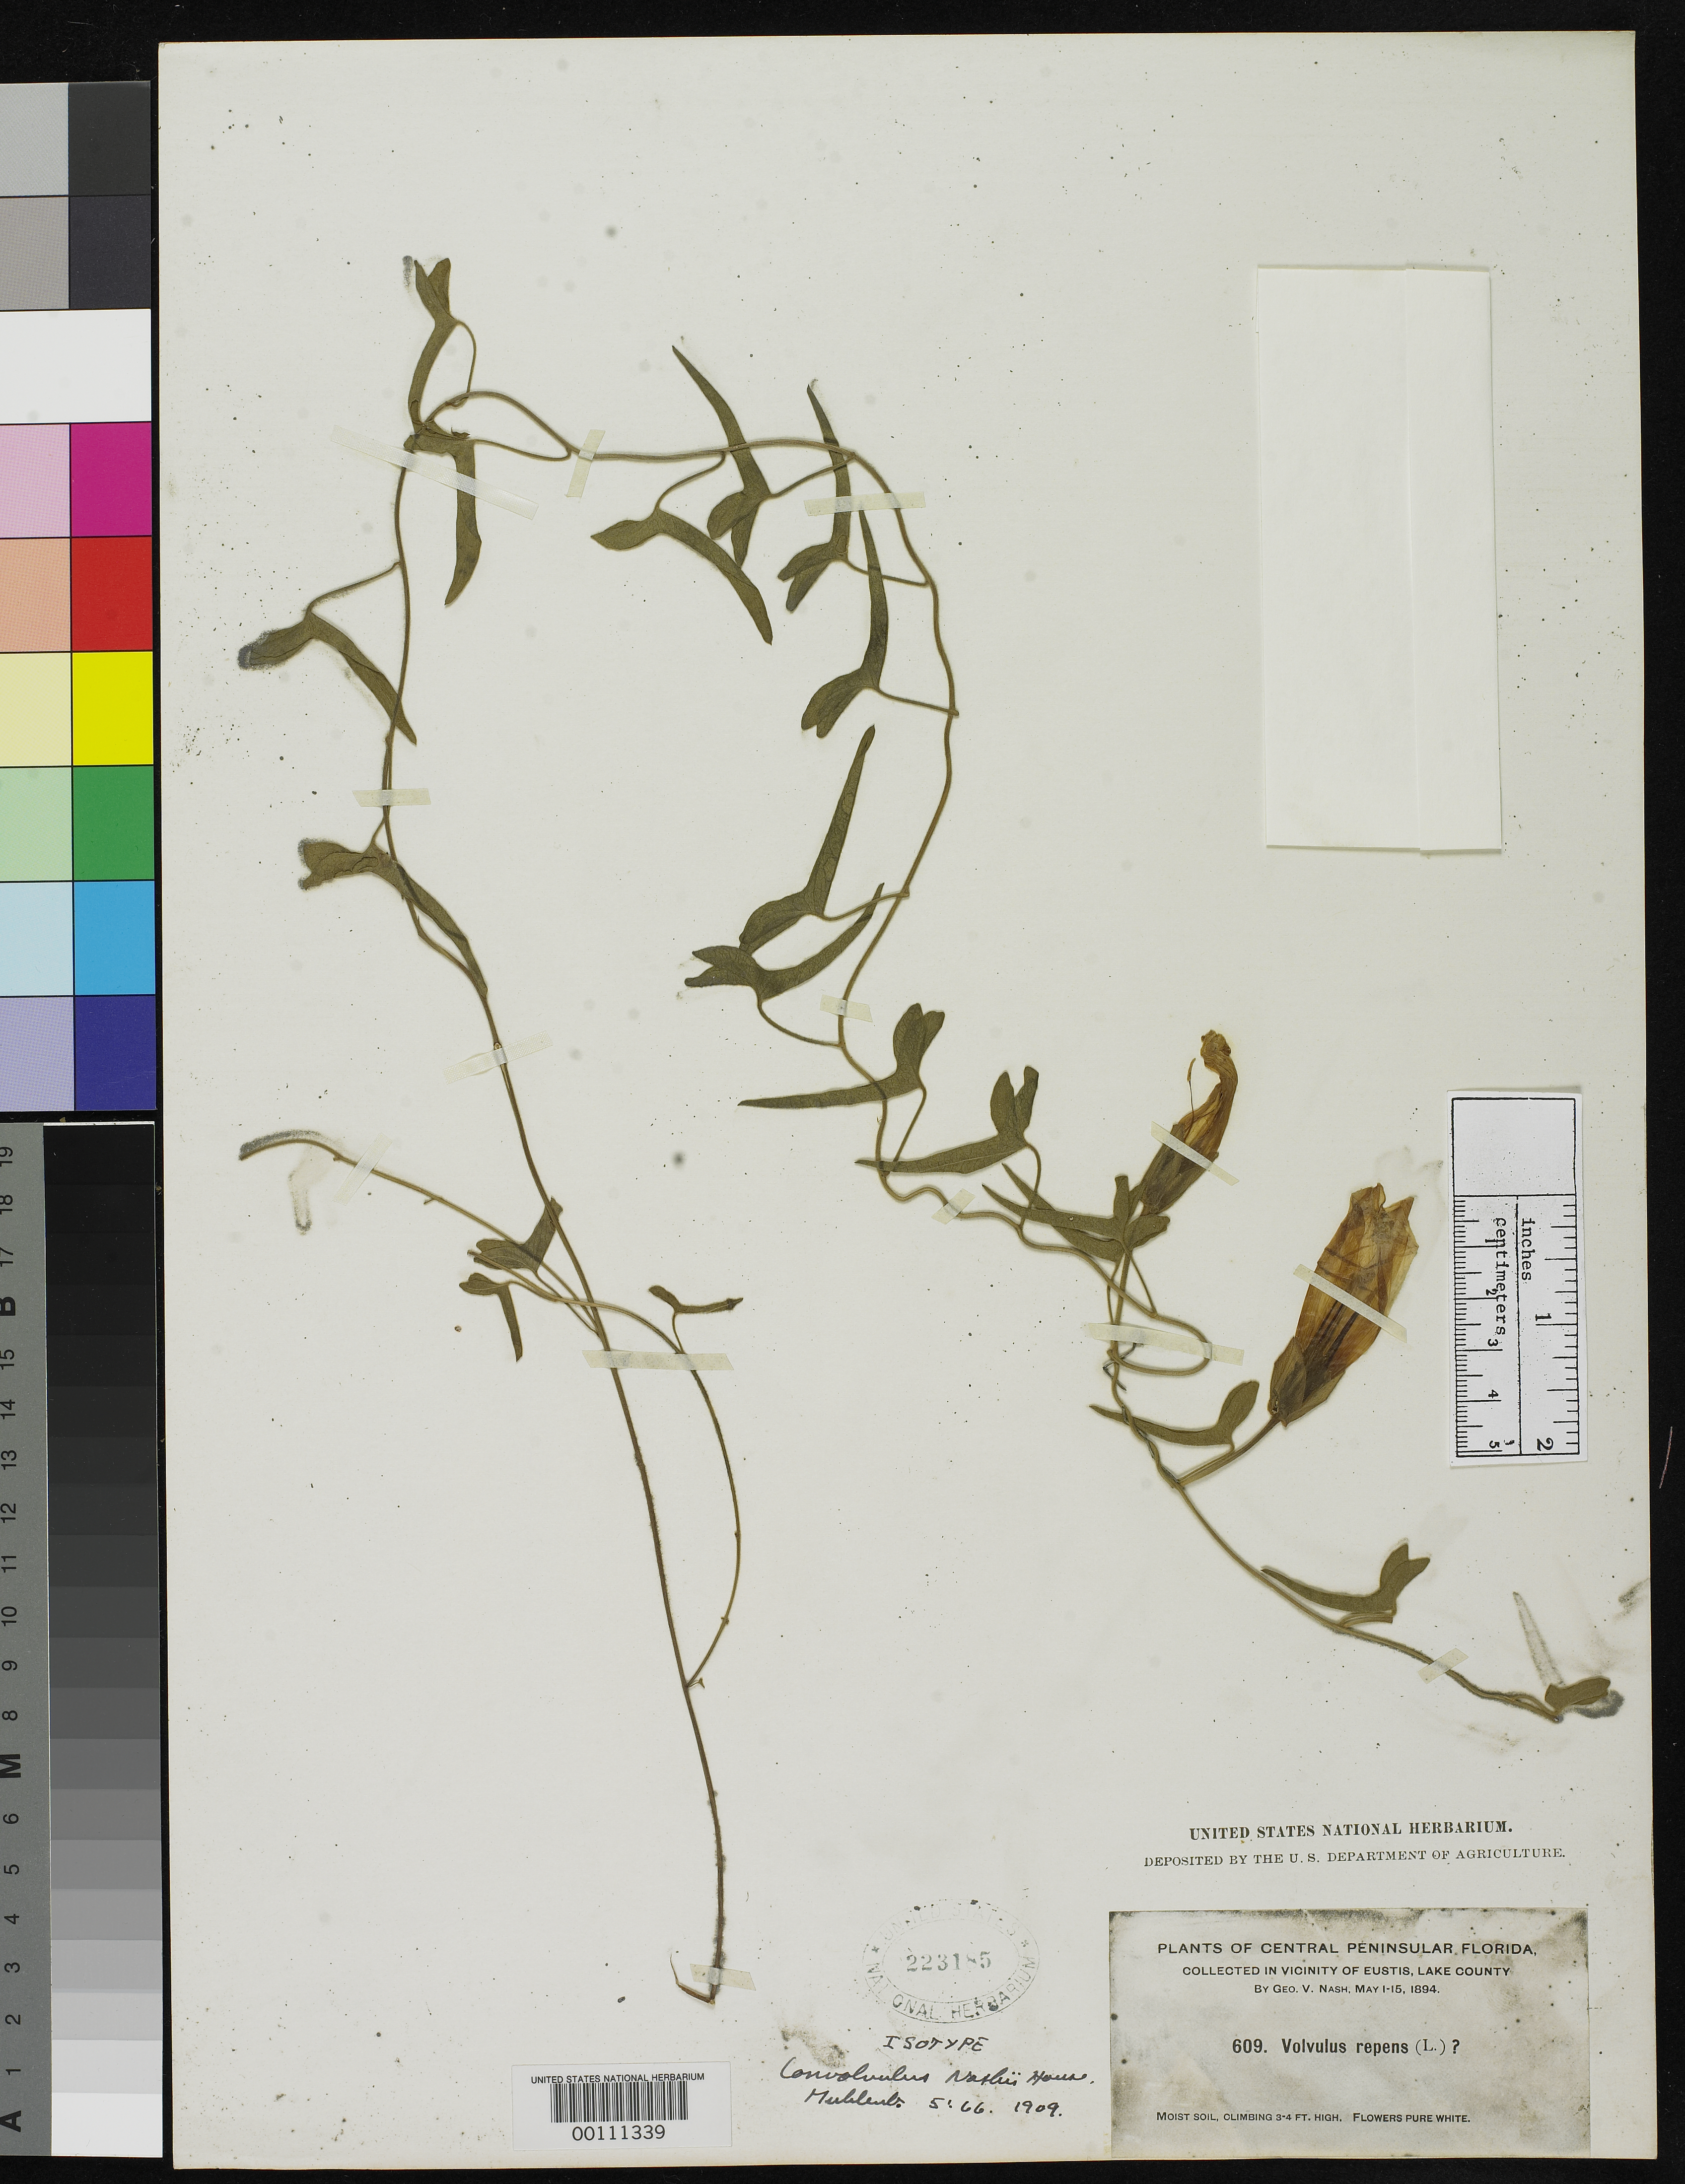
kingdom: Plantae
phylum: Tracheophyta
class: Magnoliopsida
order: Solanales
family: Convolvulaceae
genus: Convolvulus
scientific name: Convolvulus nashii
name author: House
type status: Isotype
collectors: G. V. Nash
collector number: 609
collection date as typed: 01 May 1894 to 15 May 1894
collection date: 1894-05-01/1894-05-15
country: United States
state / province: Florida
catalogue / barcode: US 223185